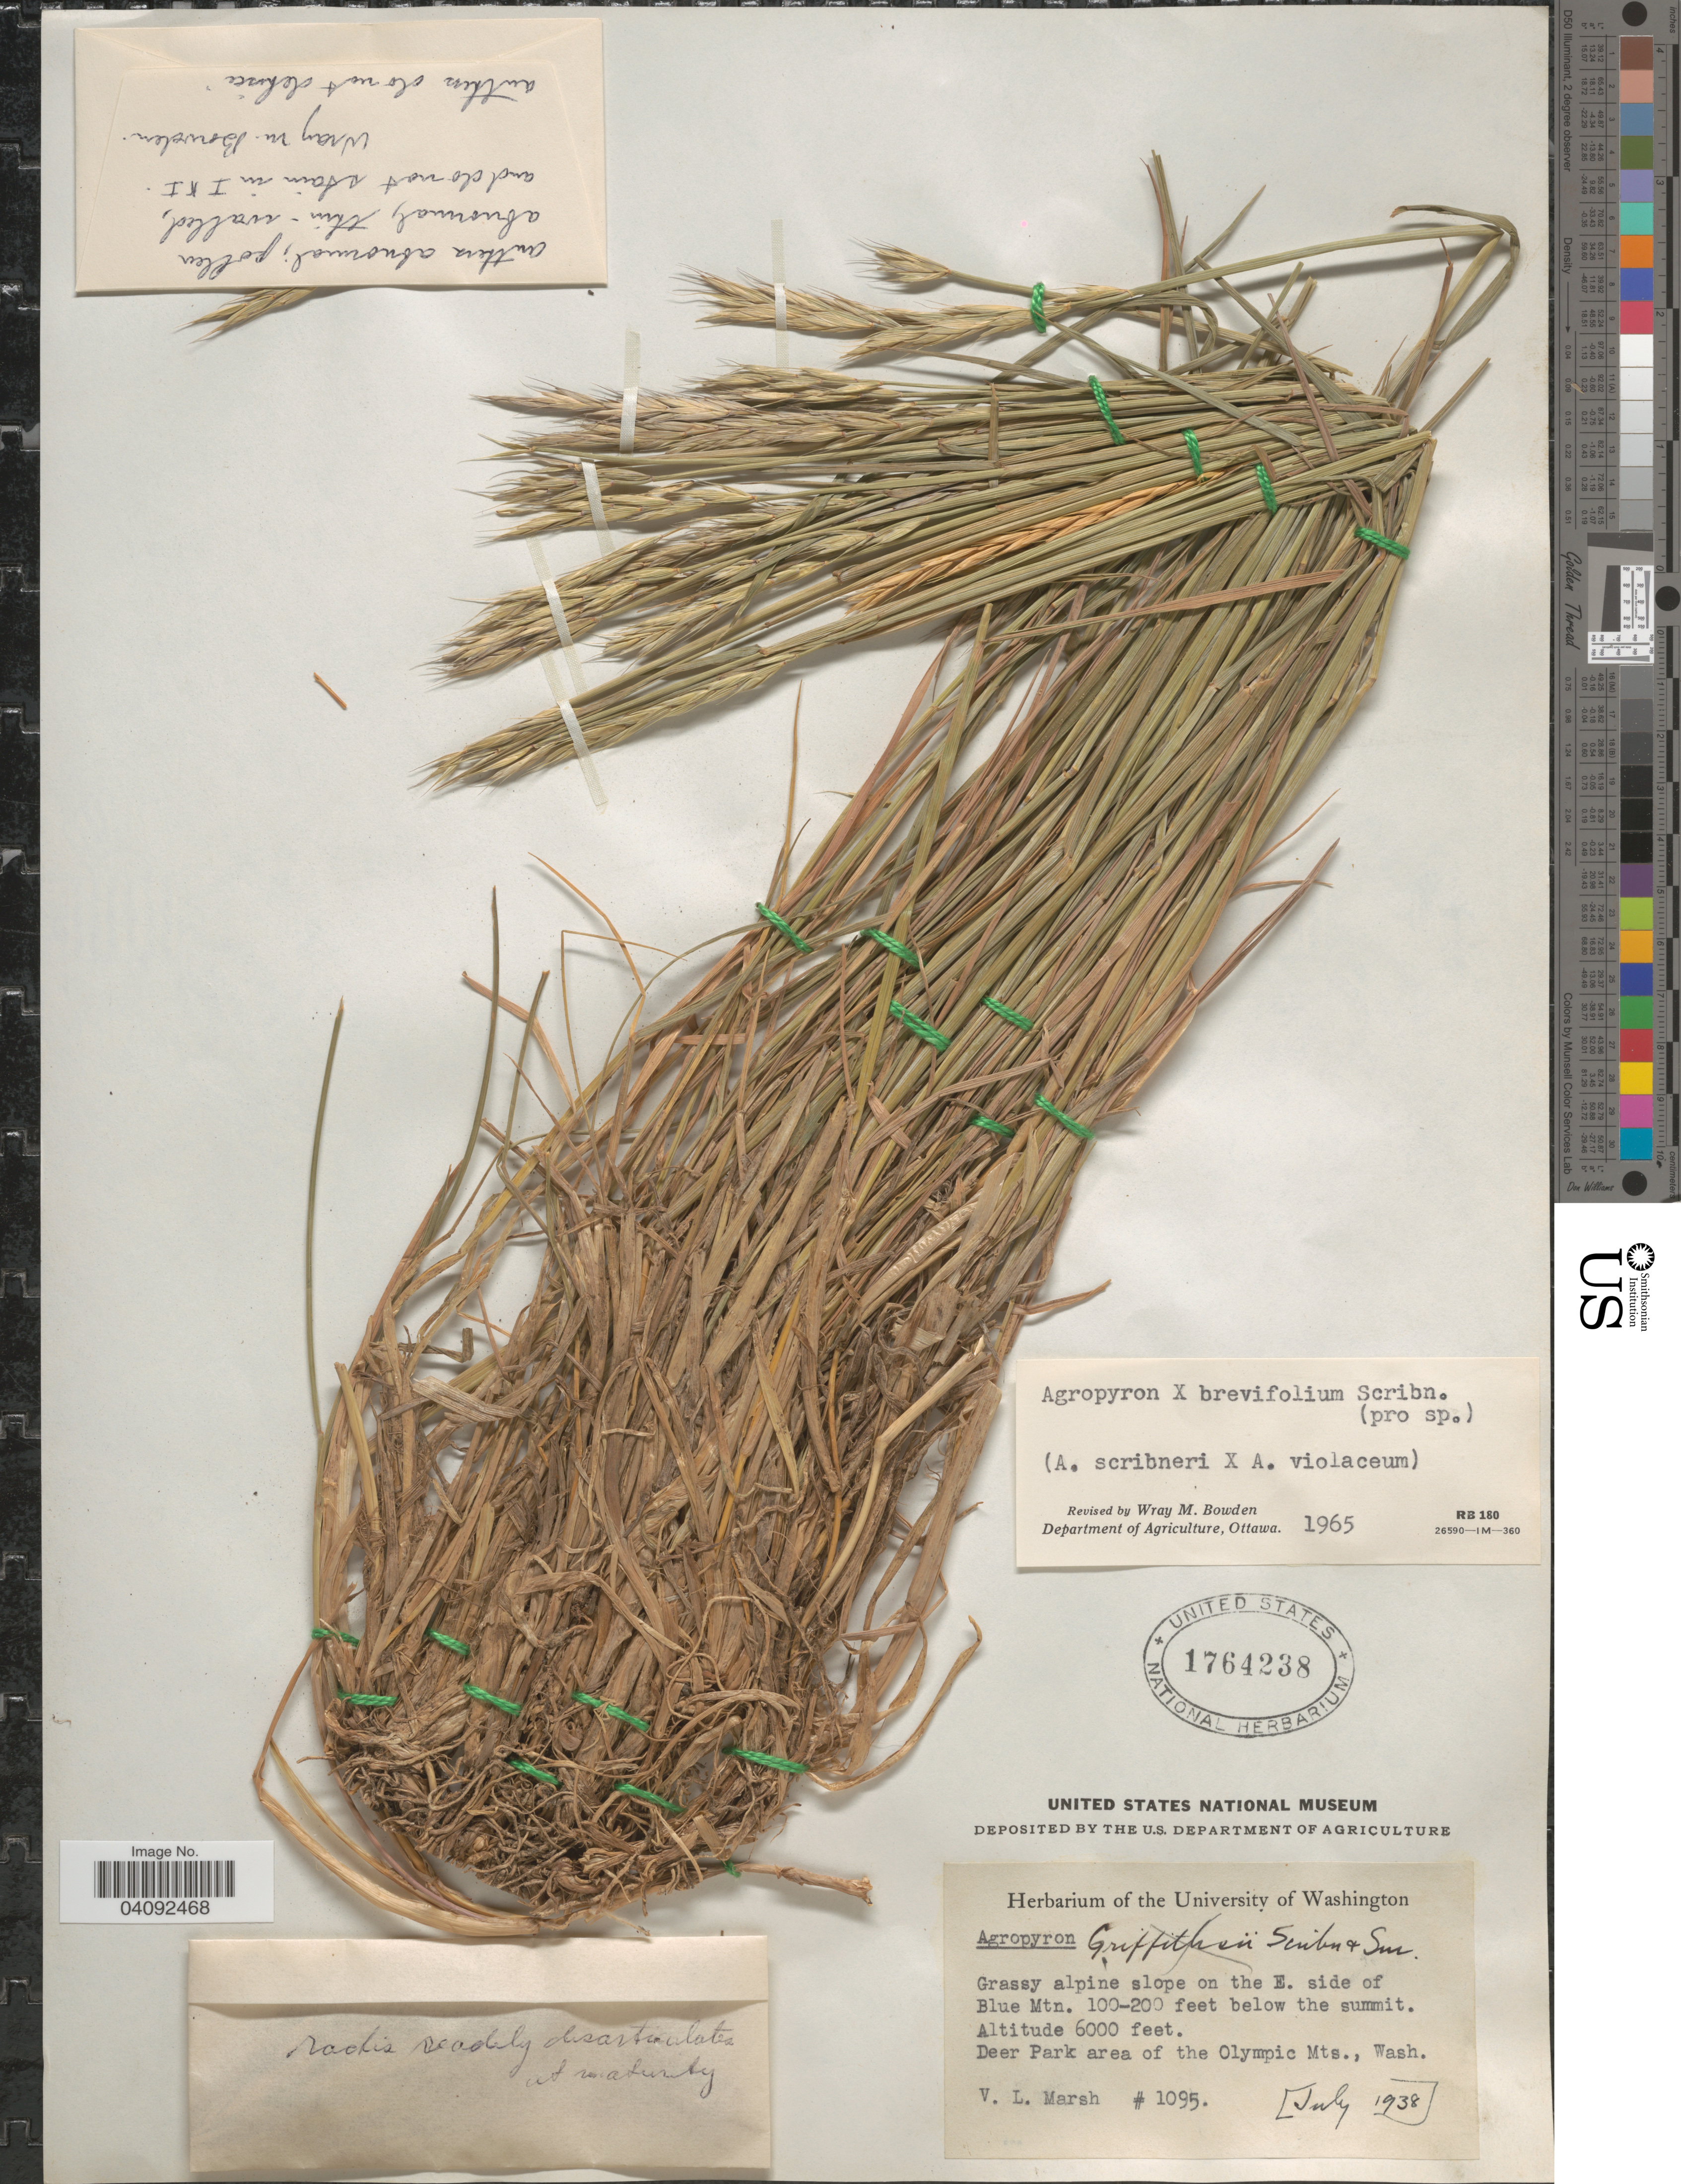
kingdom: Plantae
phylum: Tracheophyta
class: Liliopsida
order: Poales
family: Poaceae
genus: Elymus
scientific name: Elymus elymoides subsp. brevifolius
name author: (J.G. Sm.) Barkworth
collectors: V. L. Marsh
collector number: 1095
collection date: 1938-07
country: United States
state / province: Washington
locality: Grassy alpine slope on the E. side of Blue Mtn. 100-200 feet below the summit. Deer Park area of the Olympic Mts.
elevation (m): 1829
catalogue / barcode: US 1764238